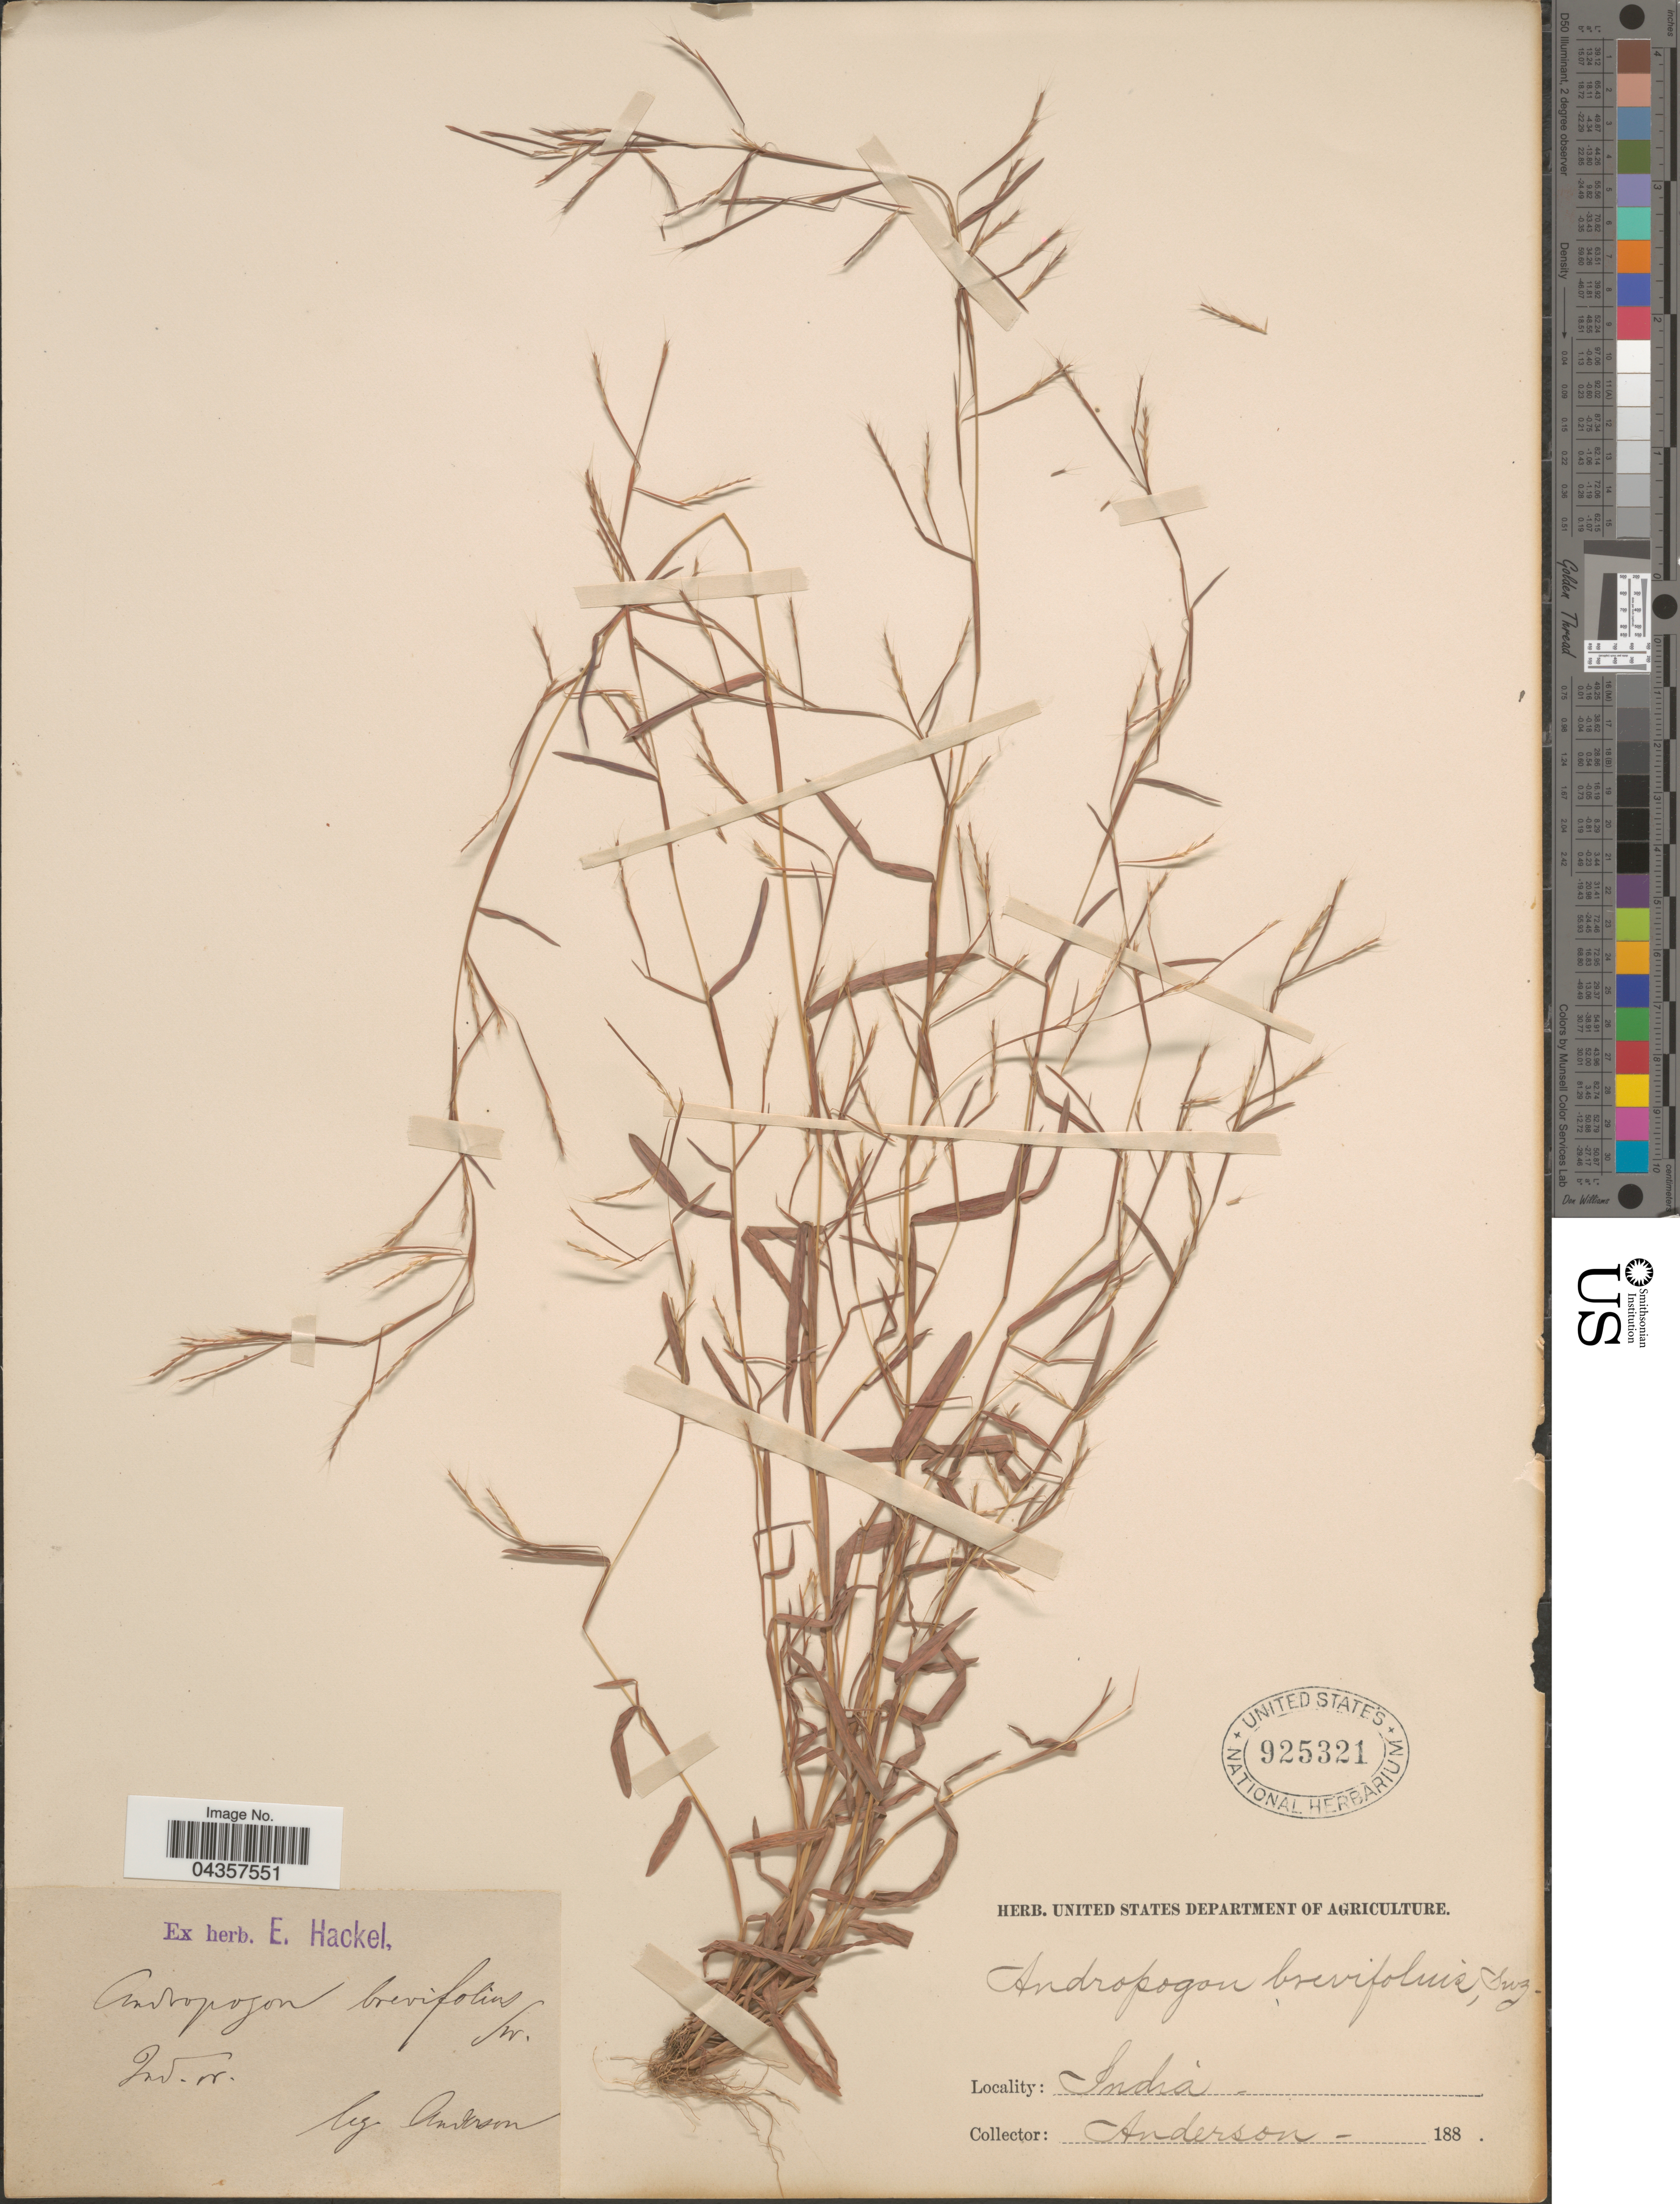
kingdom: Plantae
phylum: Tracheophyta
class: Liliopsida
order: Poales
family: Poaceae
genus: Schizachyrium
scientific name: Schizachyrium sp.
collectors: -- Anderson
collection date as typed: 188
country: India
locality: Ind. or.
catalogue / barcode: US 925321